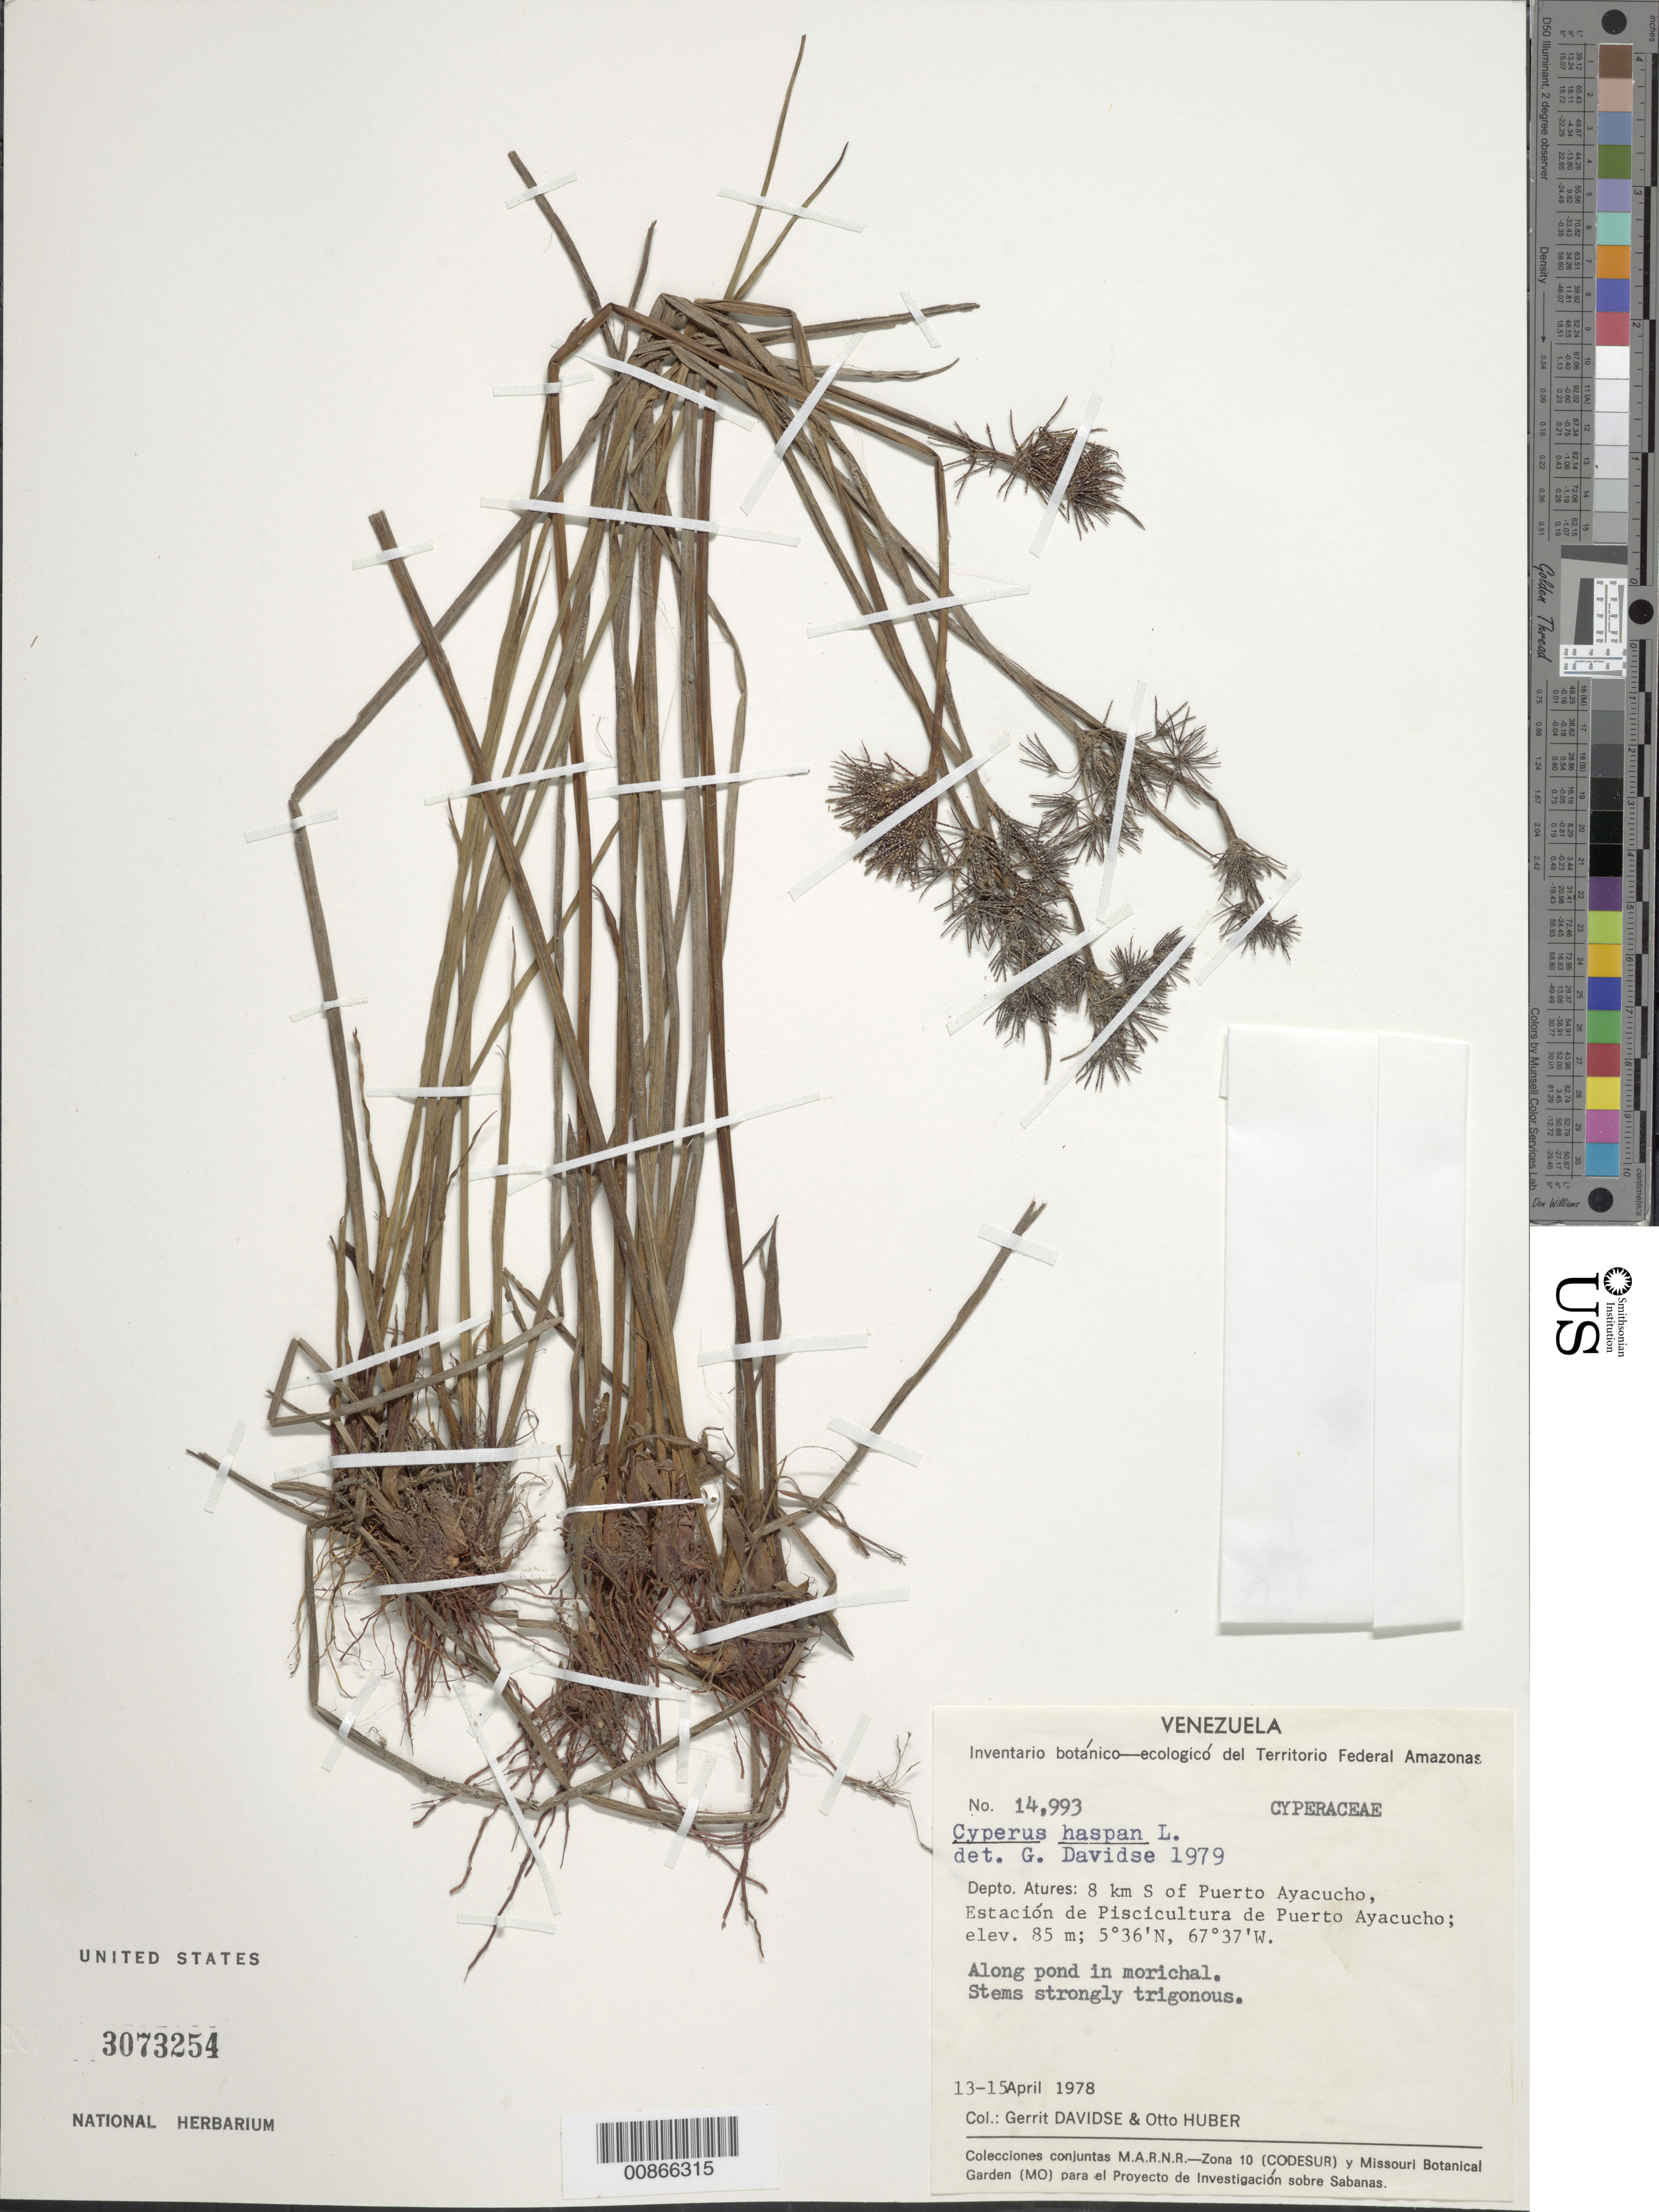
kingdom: Plantae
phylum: Tracheophyta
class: Liliopsida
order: Poales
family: Cyperaceae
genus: Cyperus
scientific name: Cyperus haspan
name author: L.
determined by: Davidse, Gerrit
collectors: G. Davidse & O. Huber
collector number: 14993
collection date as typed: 13-Apr-78 to 15-Apr-78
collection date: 1978-04-13/1978-04-15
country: Venezuela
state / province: Amazonas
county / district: Atures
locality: Puerto Ayacucho, 8 km S of, Estación de Piscicultura de Puerto Ayacucho, Río Orinoco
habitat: Along pond in morichal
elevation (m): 85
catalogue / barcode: US 3073254